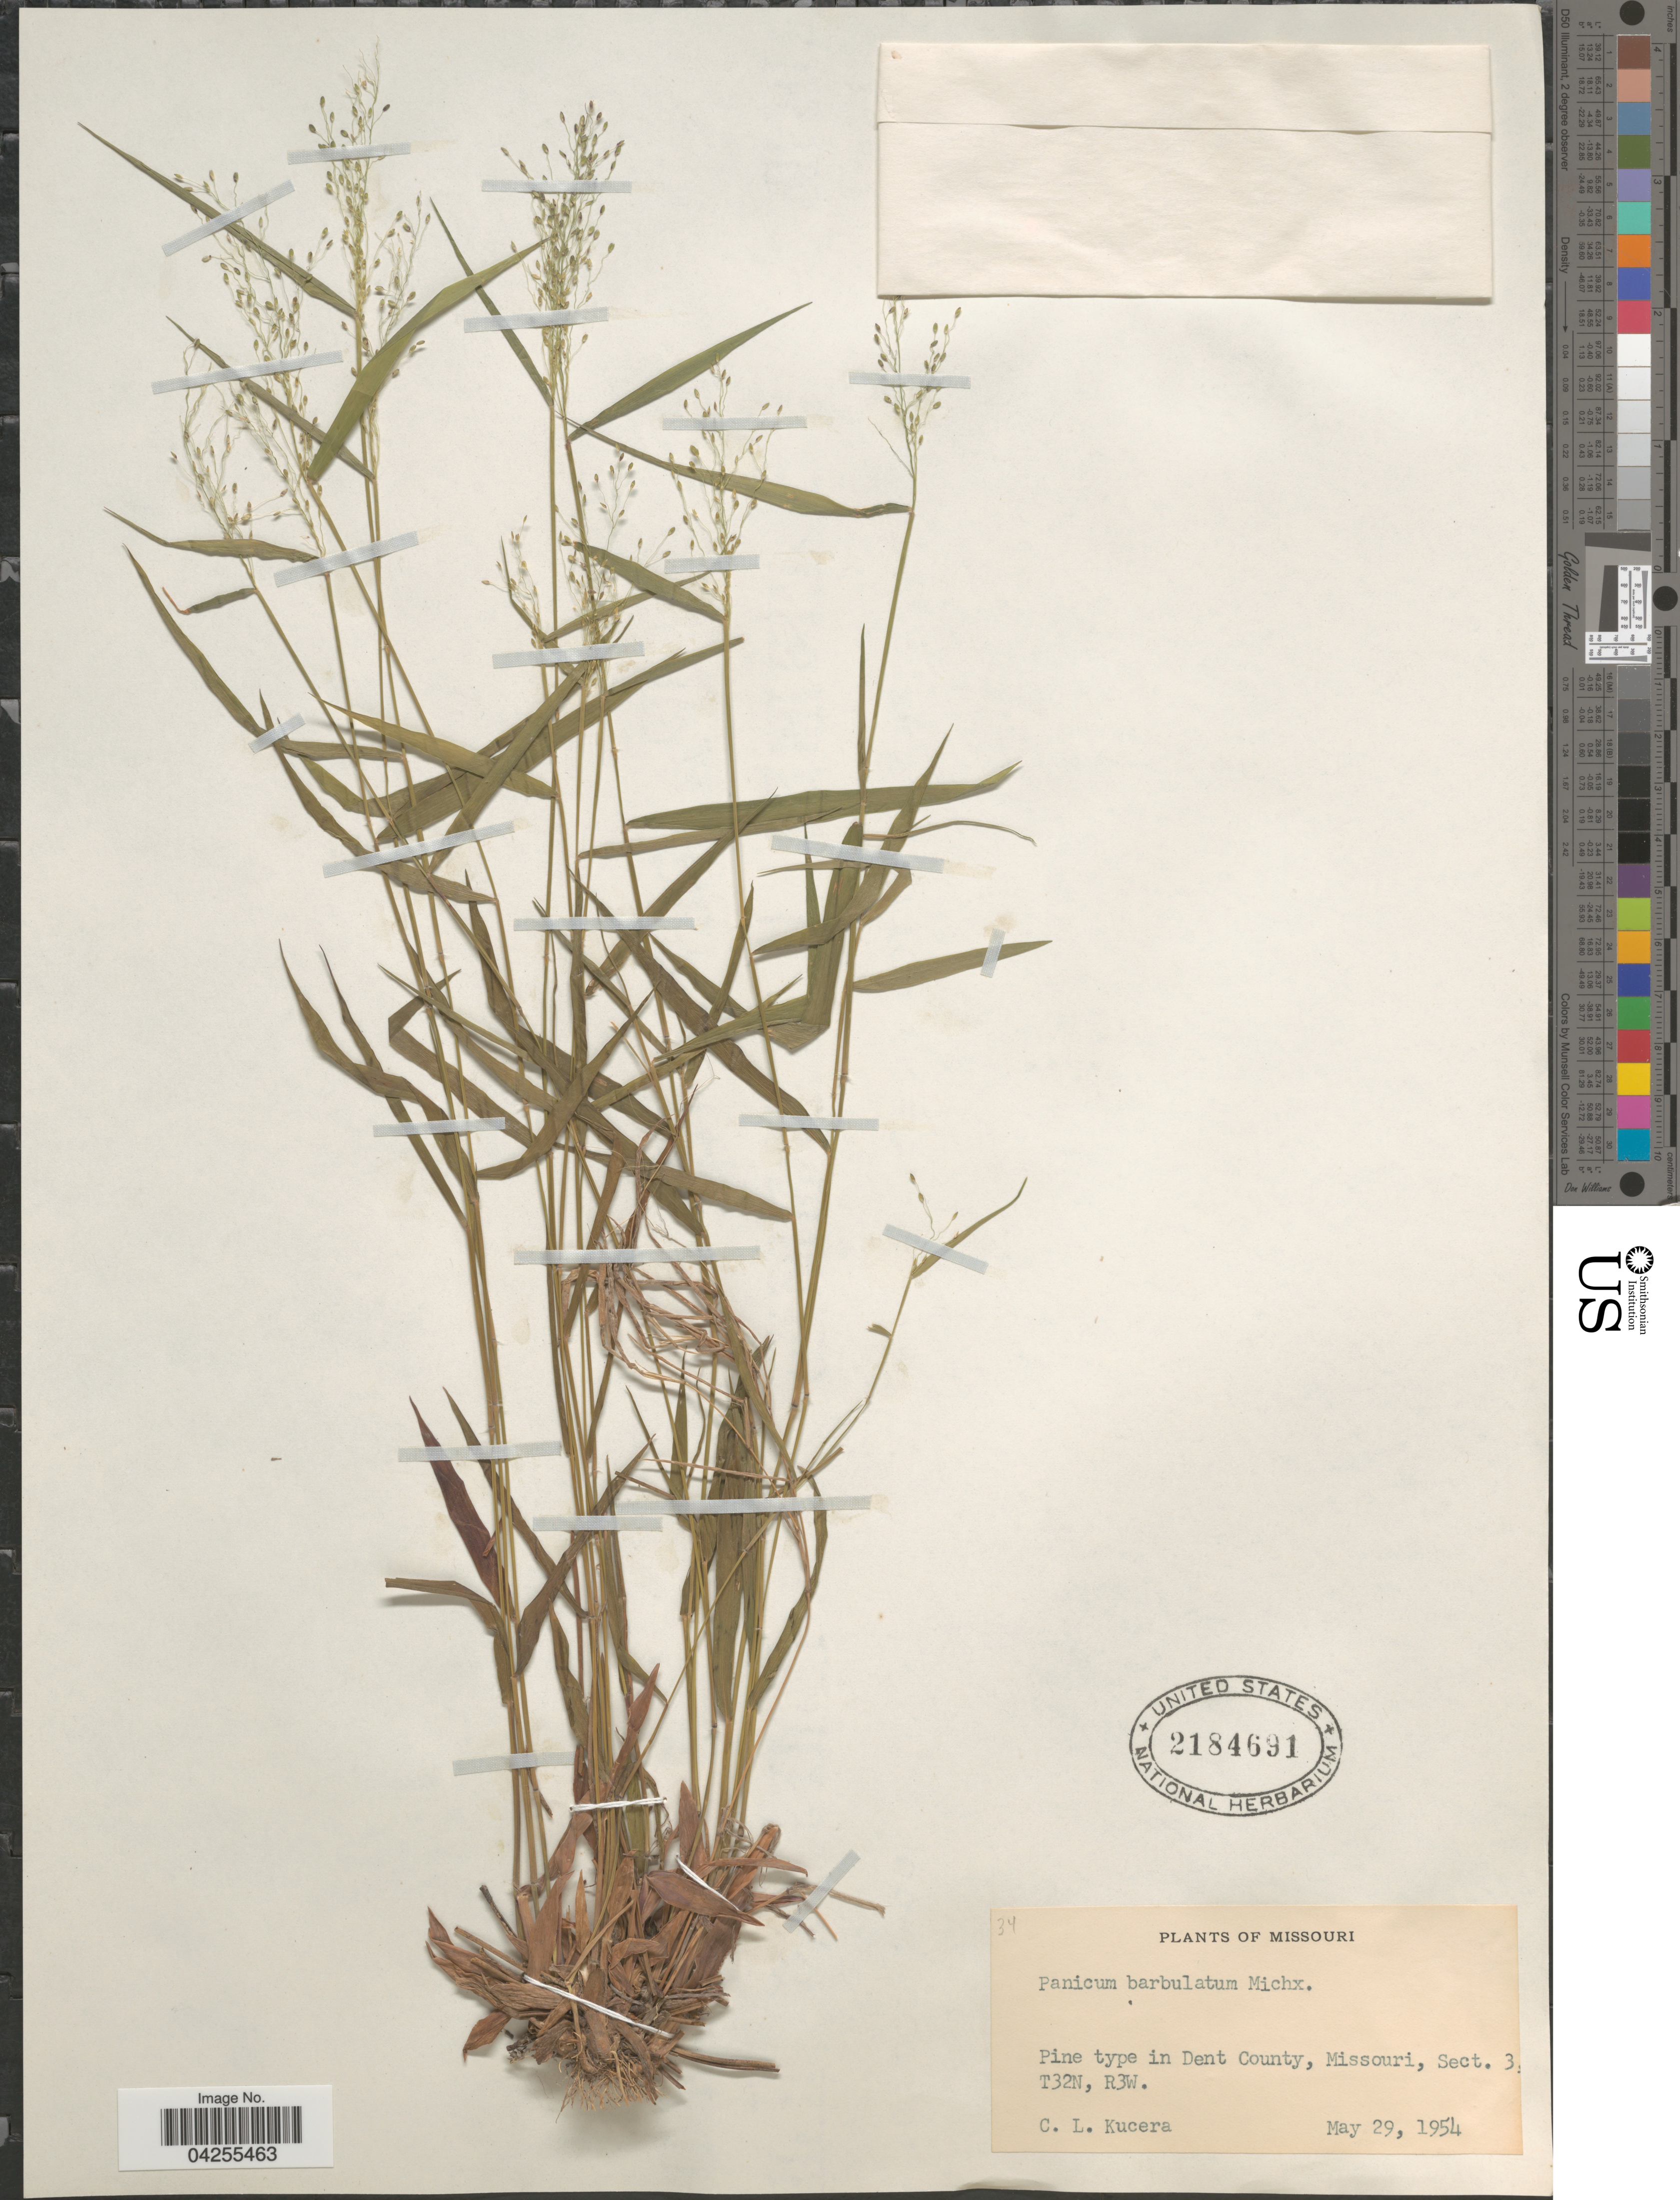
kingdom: Plantae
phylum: Tracheophyta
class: Liliopsida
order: Poales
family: Poaceae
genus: Dichanthelium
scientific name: Dichanthelium dichotomum var. dichotomum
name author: (L.) Gould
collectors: C. Kucera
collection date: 1954-05-29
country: United States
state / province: Missouri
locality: Pine type in Dent County, Sect. 3, T32N, R3W.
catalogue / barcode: US 3184691